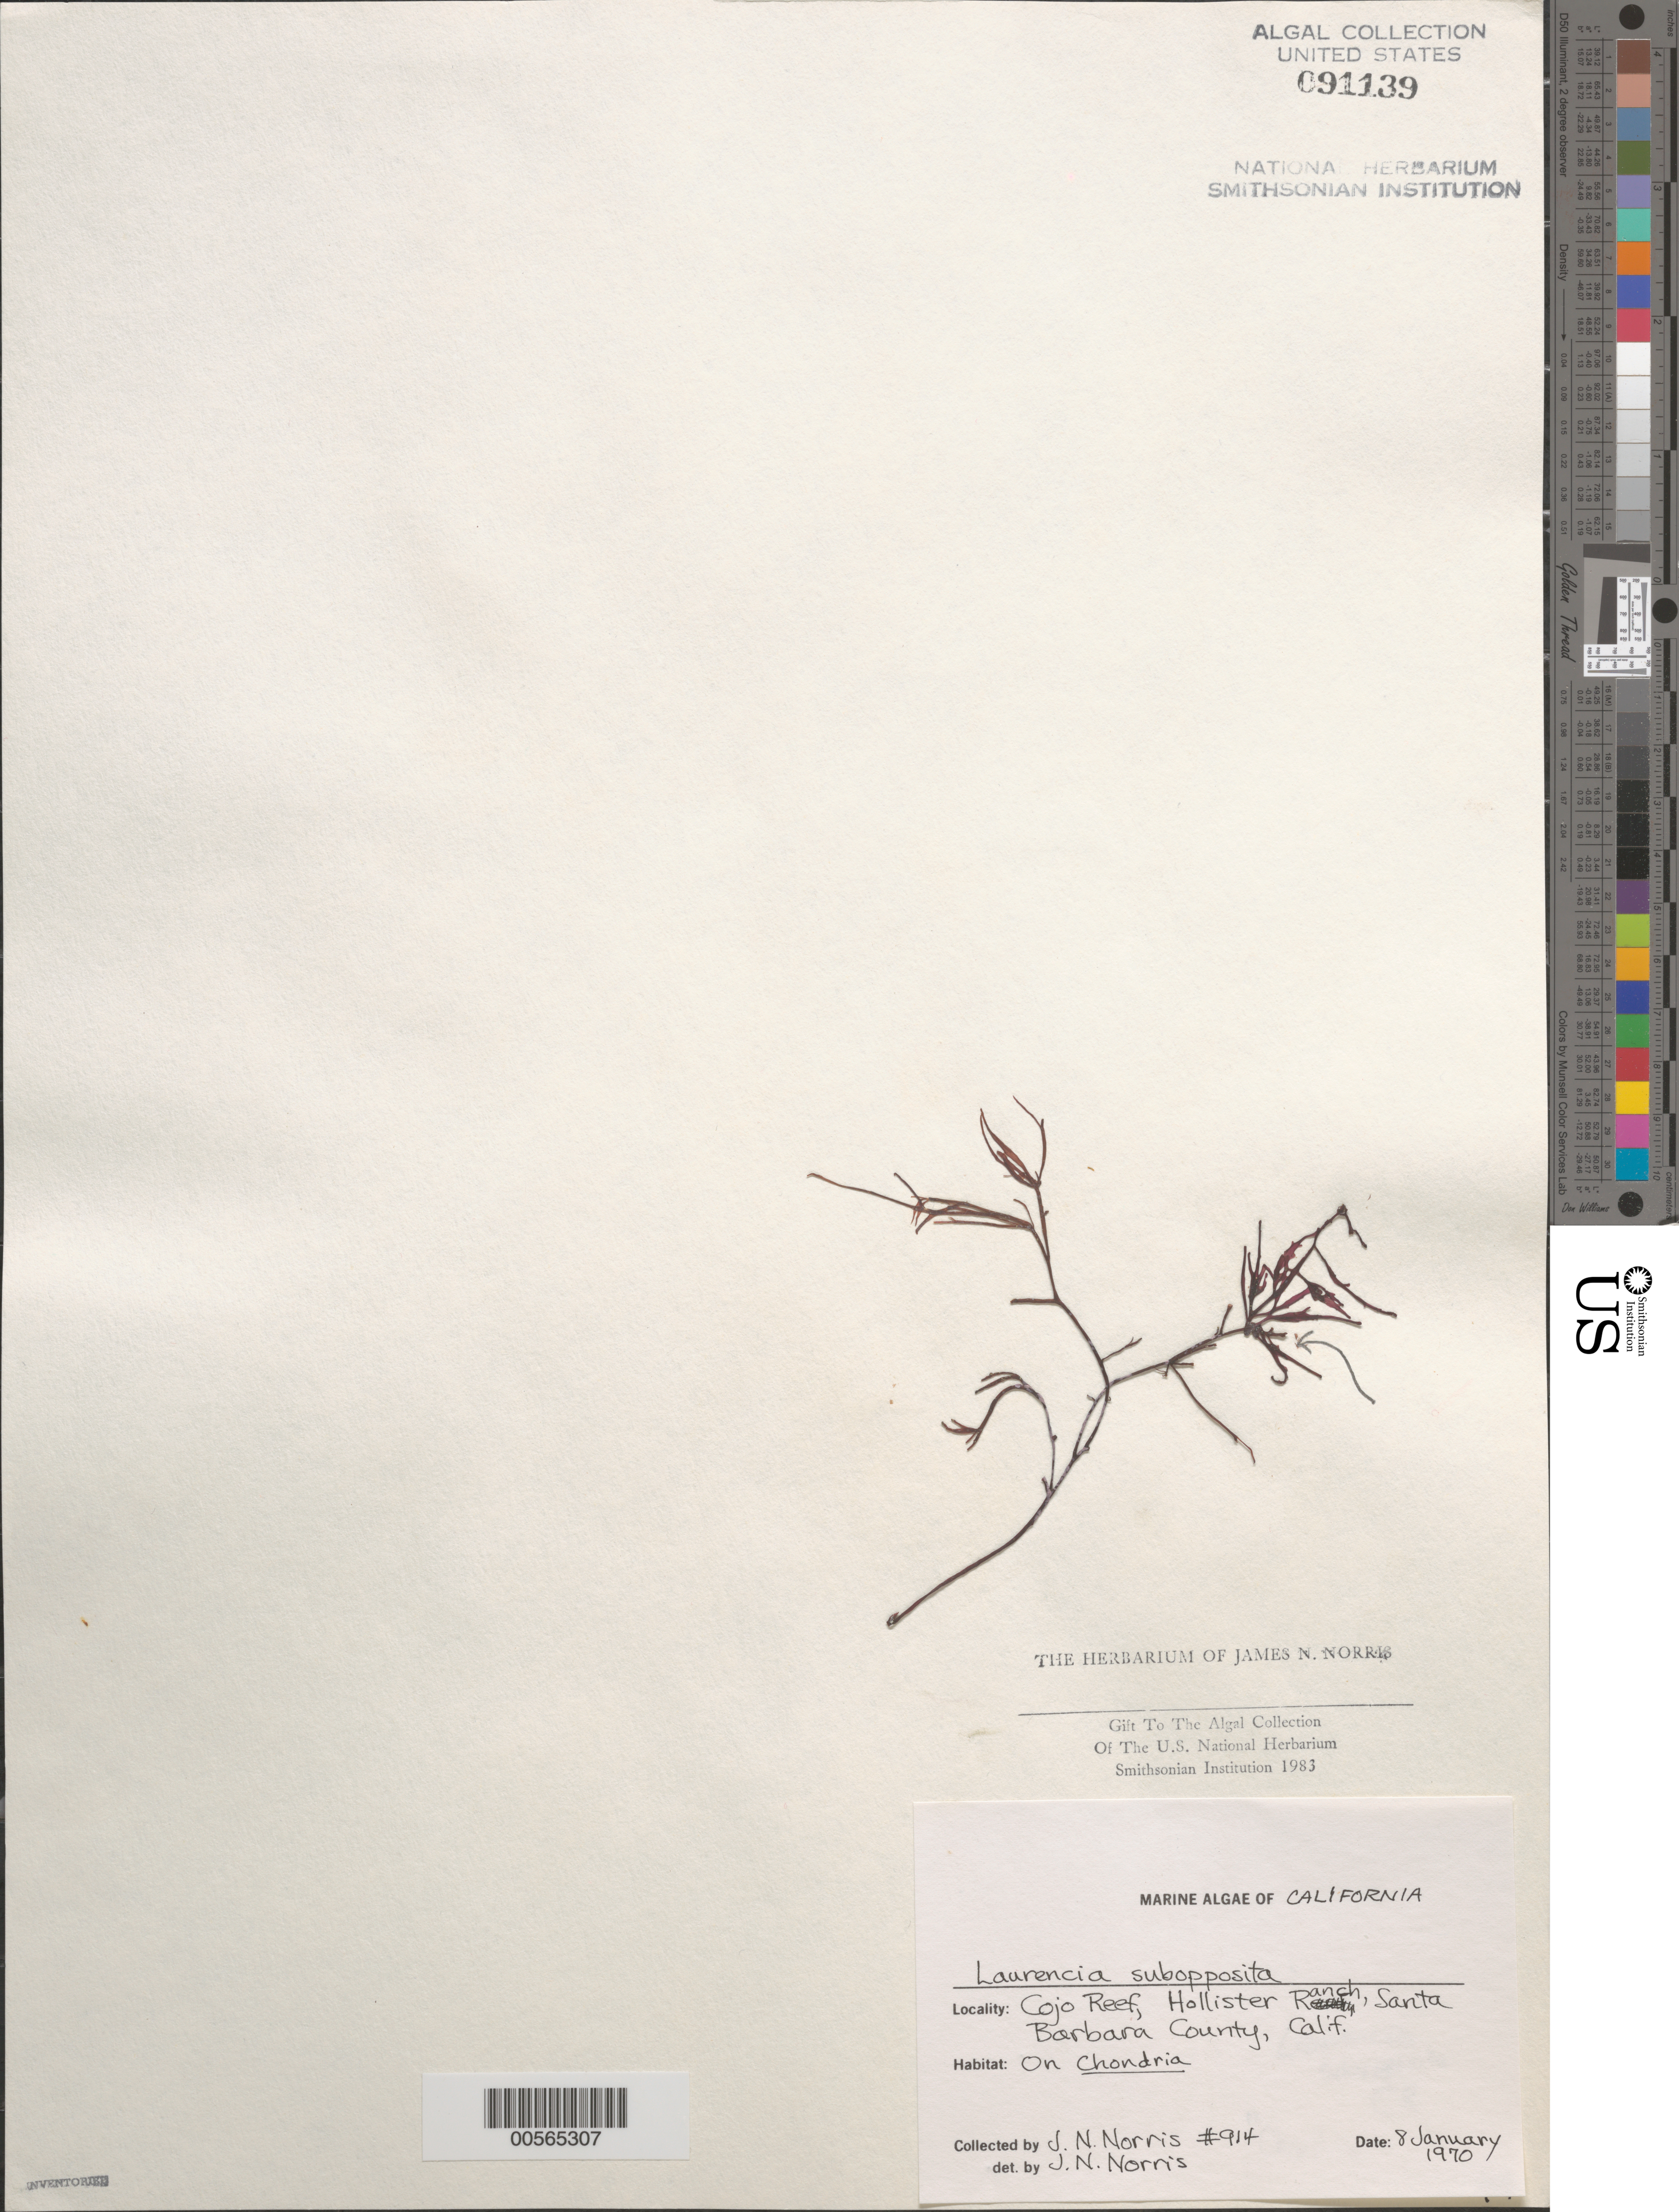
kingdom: Plantae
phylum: Rhodophyta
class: Florideophyceae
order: Ceramiales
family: Rhodomelaceae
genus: Laurencia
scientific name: Laurencia subopposita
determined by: Norris, James N.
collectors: J. N. Norris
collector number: JN-914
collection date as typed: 08 Jan 1970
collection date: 1970-01-08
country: United States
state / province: California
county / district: Santa Barbara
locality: Cojo Reef, Hollister Ranch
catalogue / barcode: US 91139